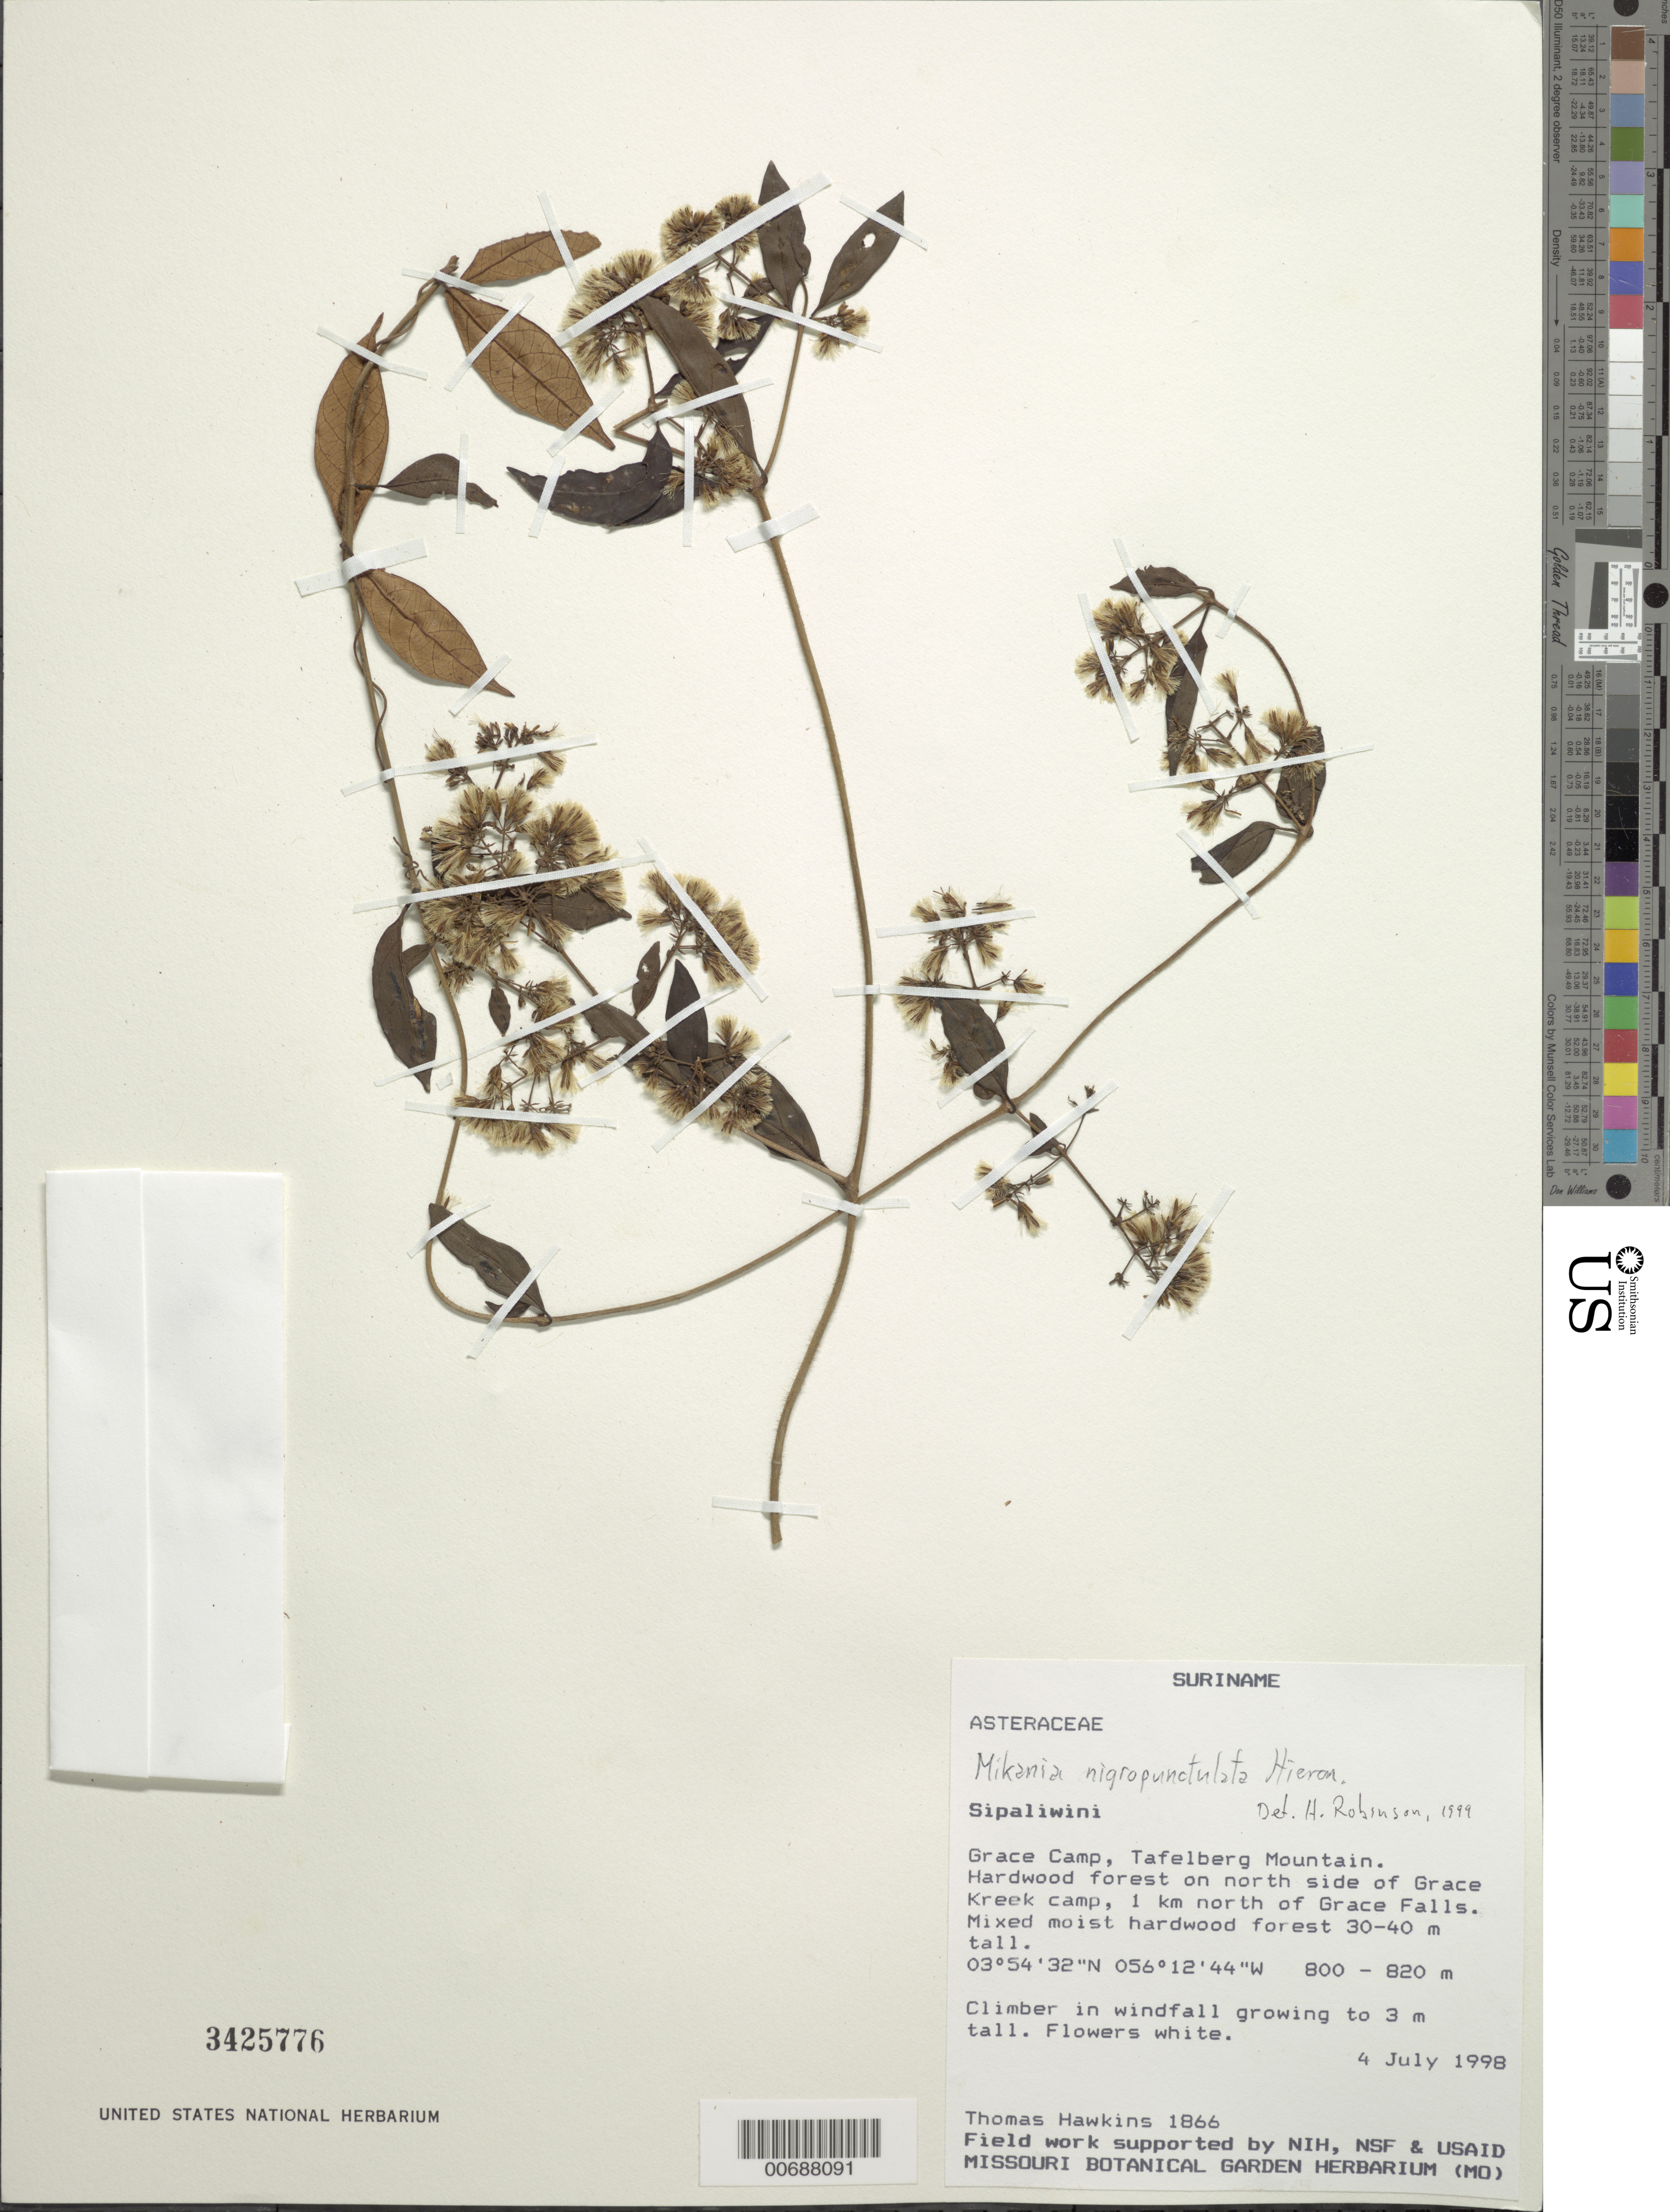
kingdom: Plantae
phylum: Tracheophyta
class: Magnoliopsida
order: Asterales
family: Asteraceae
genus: Mikania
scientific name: Mikania nigropunctulata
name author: Hieron.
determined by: Robinson, Harold E., (US)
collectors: T. Hawkins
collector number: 1866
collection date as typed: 4-Jul-98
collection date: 1998-07-04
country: Suriname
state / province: Sipaliwini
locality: Tafelberg (Table Mountain), Grace Kreek camp, N side; 1 km N of Grace Falls, on north side of Grace Creek Camp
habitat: Hardwood forest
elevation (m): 800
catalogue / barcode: US 3425776